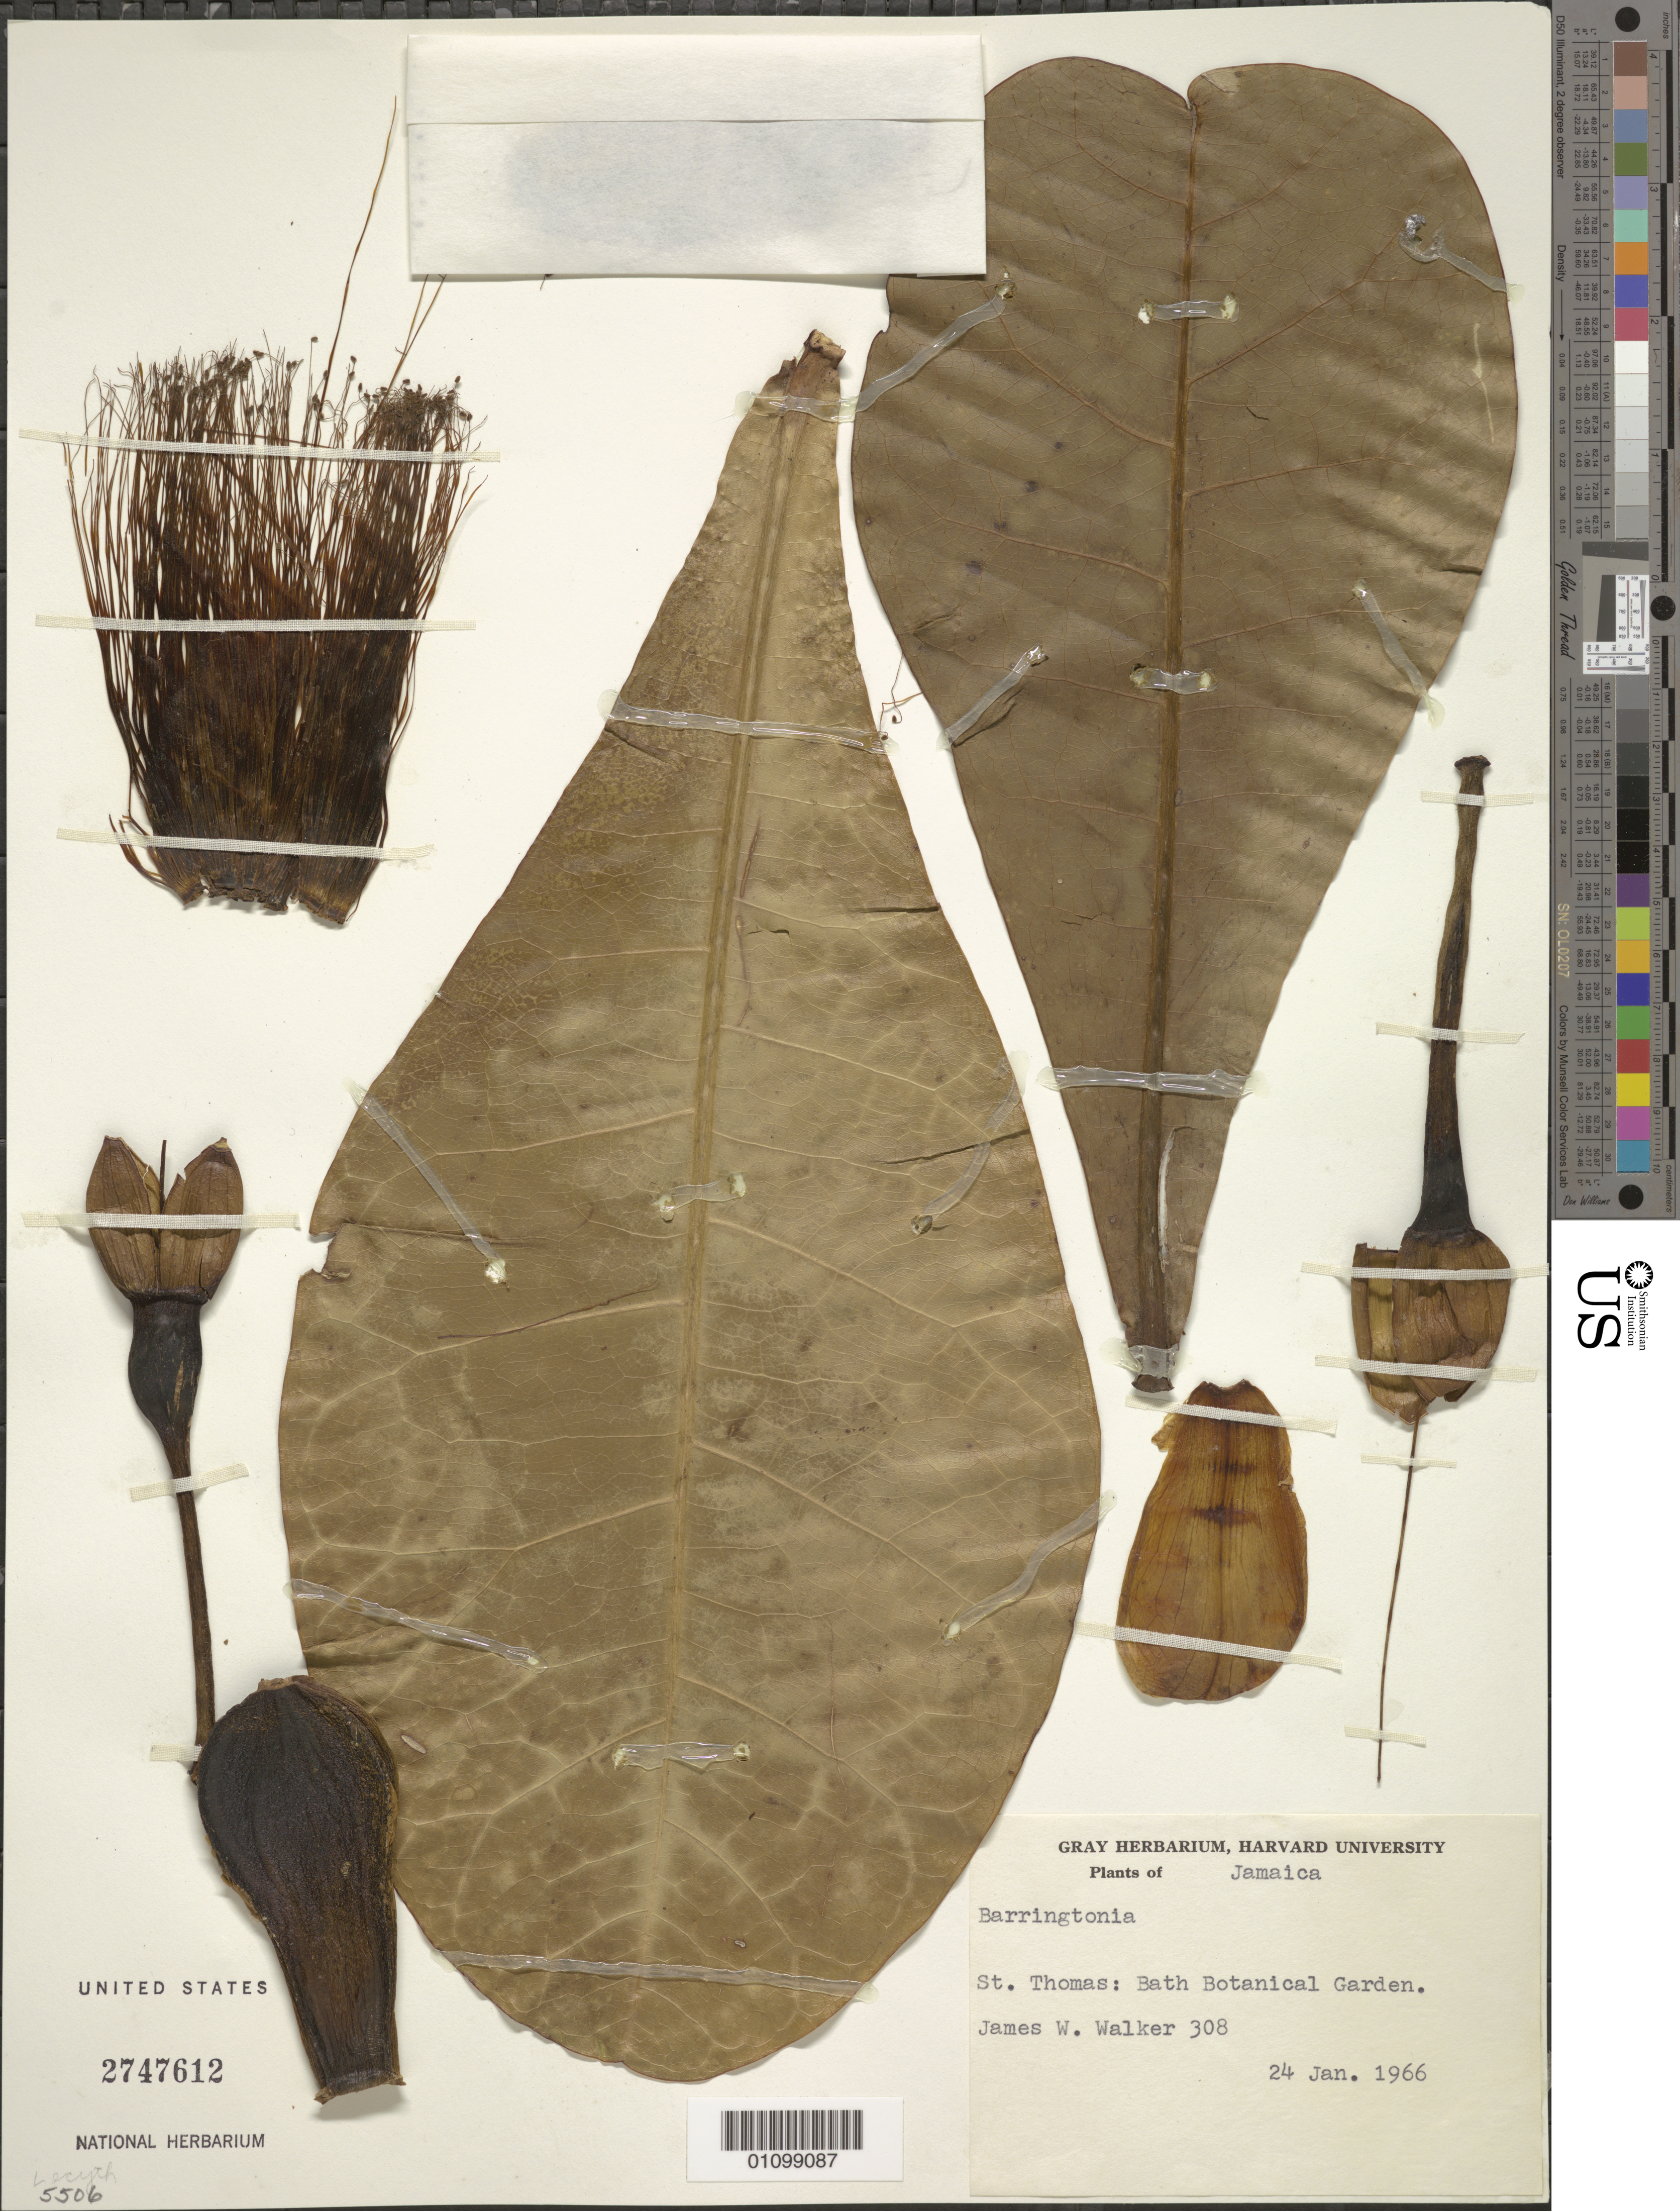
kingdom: Plantae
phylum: Tracheophyta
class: Magnoliopsida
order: Ericales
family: Lecythidaceae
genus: Barringtonia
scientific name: Barringtonia asiatica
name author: (L.) Kurz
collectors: J. W. Walker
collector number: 308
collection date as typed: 24 Jan 1966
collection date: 1966-01-24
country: Jamaica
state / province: Saint Thomas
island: Jamaica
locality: Bath Botanical Garden.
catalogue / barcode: US 2747612